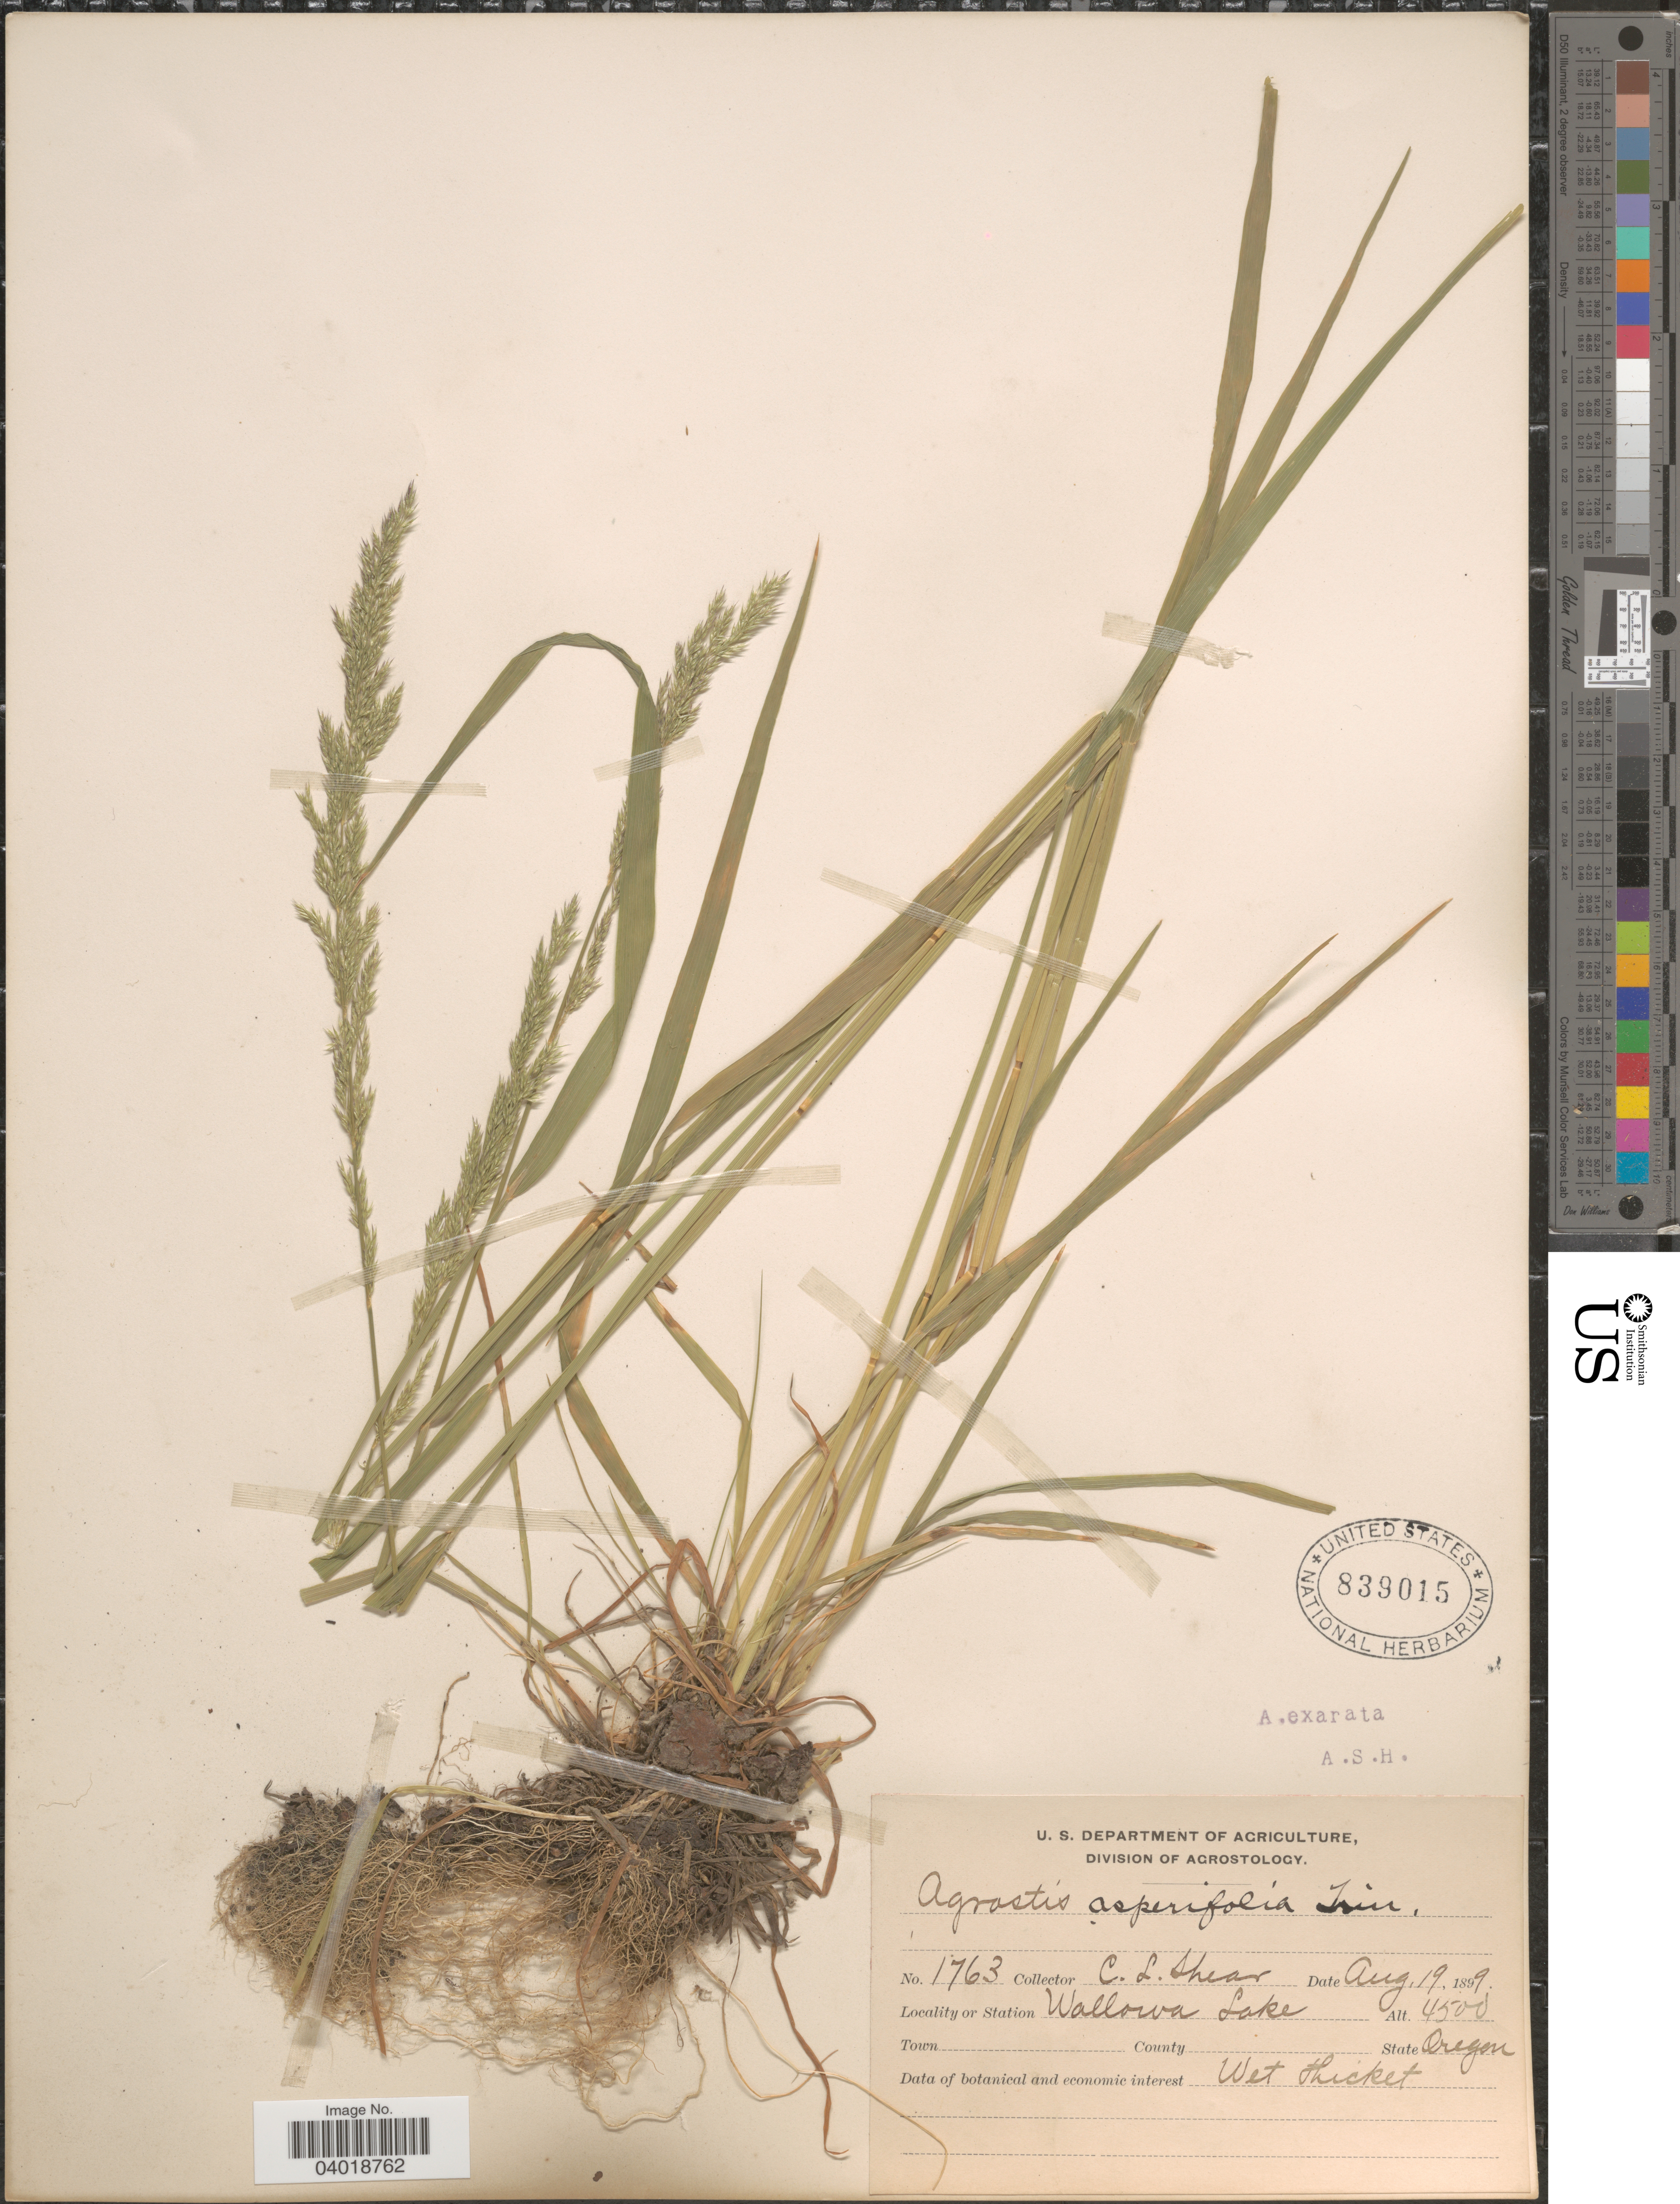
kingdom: Plantae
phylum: Tracheophyta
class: Liliopsida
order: Poales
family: Poaceae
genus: Agrostis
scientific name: Agrostis exarata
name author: Trin.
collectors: C. L. Shear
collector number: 1763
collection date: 1899-08-19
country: United States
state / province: Oregon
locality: Wallowa Lake.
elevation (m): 1372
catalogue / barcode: US 839015